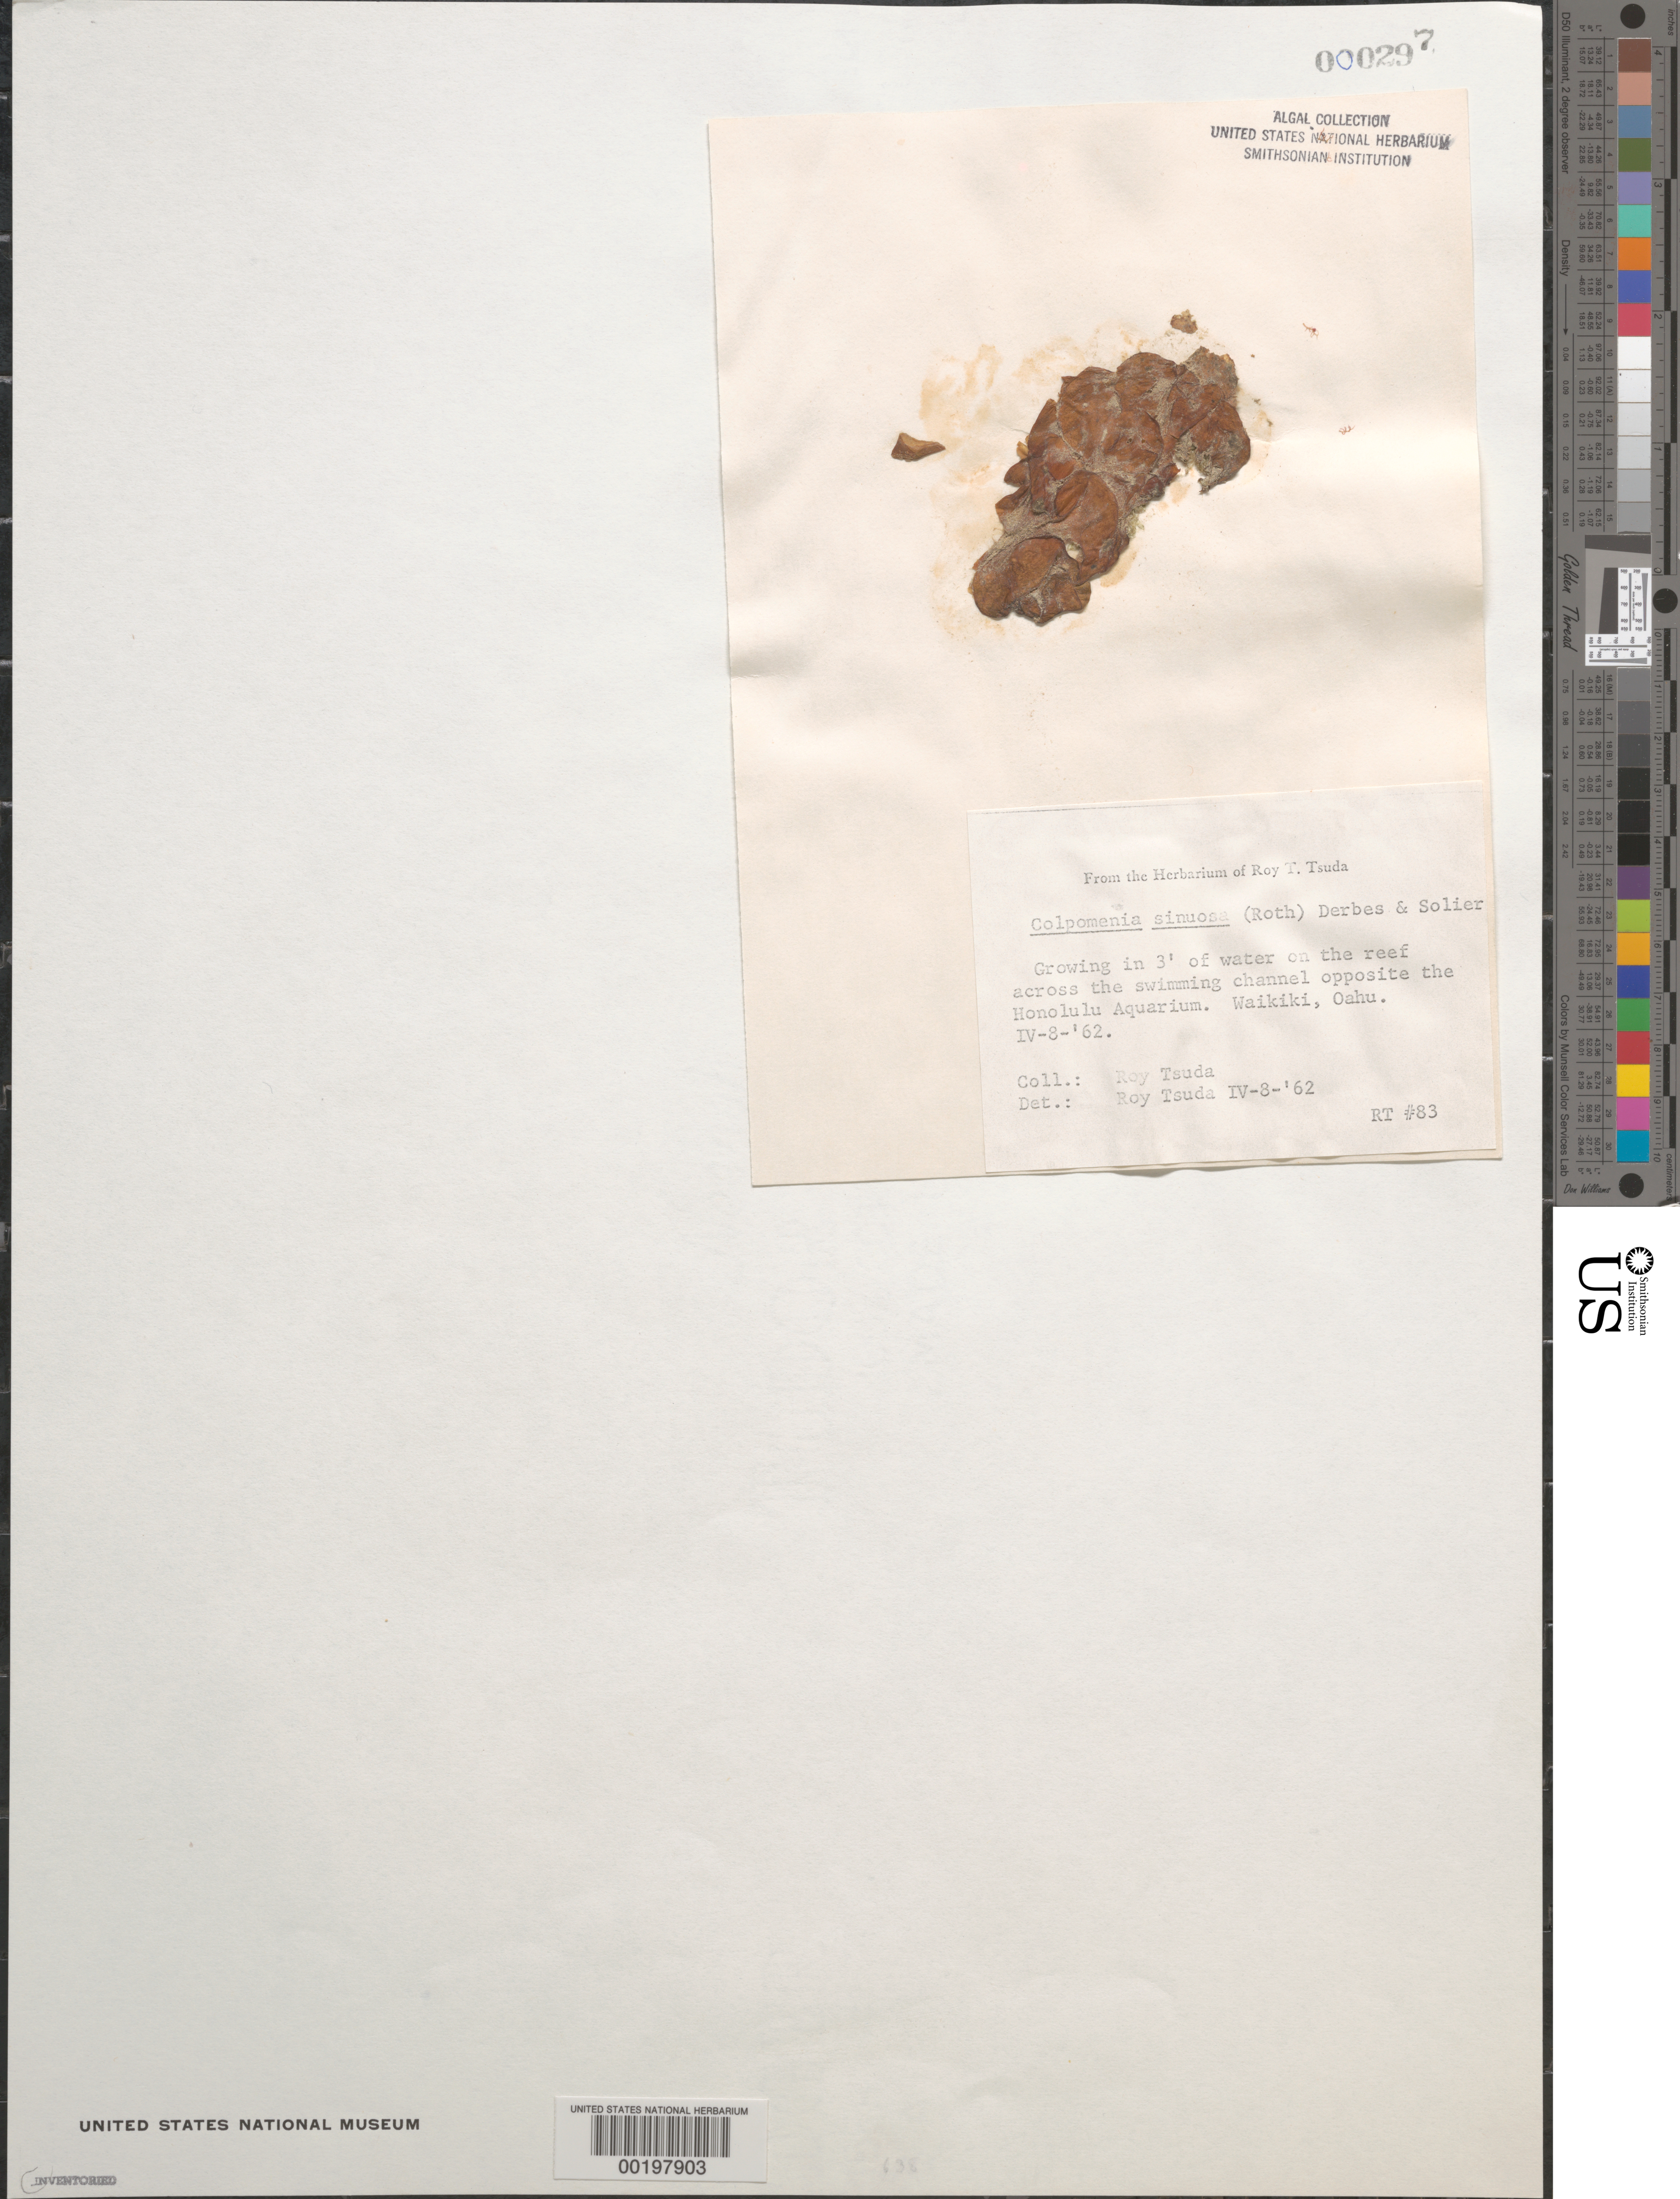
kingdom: Chromista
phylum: Ochrophyta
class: Phaeophyceae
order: Scytosiphonales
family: Scytosiphonaceae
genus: Colpomenia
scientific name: Colpomenia sinuosa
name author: (K. Mert. ex Roth) Derbes & Solier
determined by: Tsuda, R. T.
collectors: R. Tsuda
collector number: RT 83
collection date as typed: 08 Apr 1962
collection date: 1962-04-08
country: United States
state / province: Hawaii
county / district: Honolulu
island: Oahu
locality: Waikiki opposite Honolulu Aquarium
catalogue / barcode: US 297